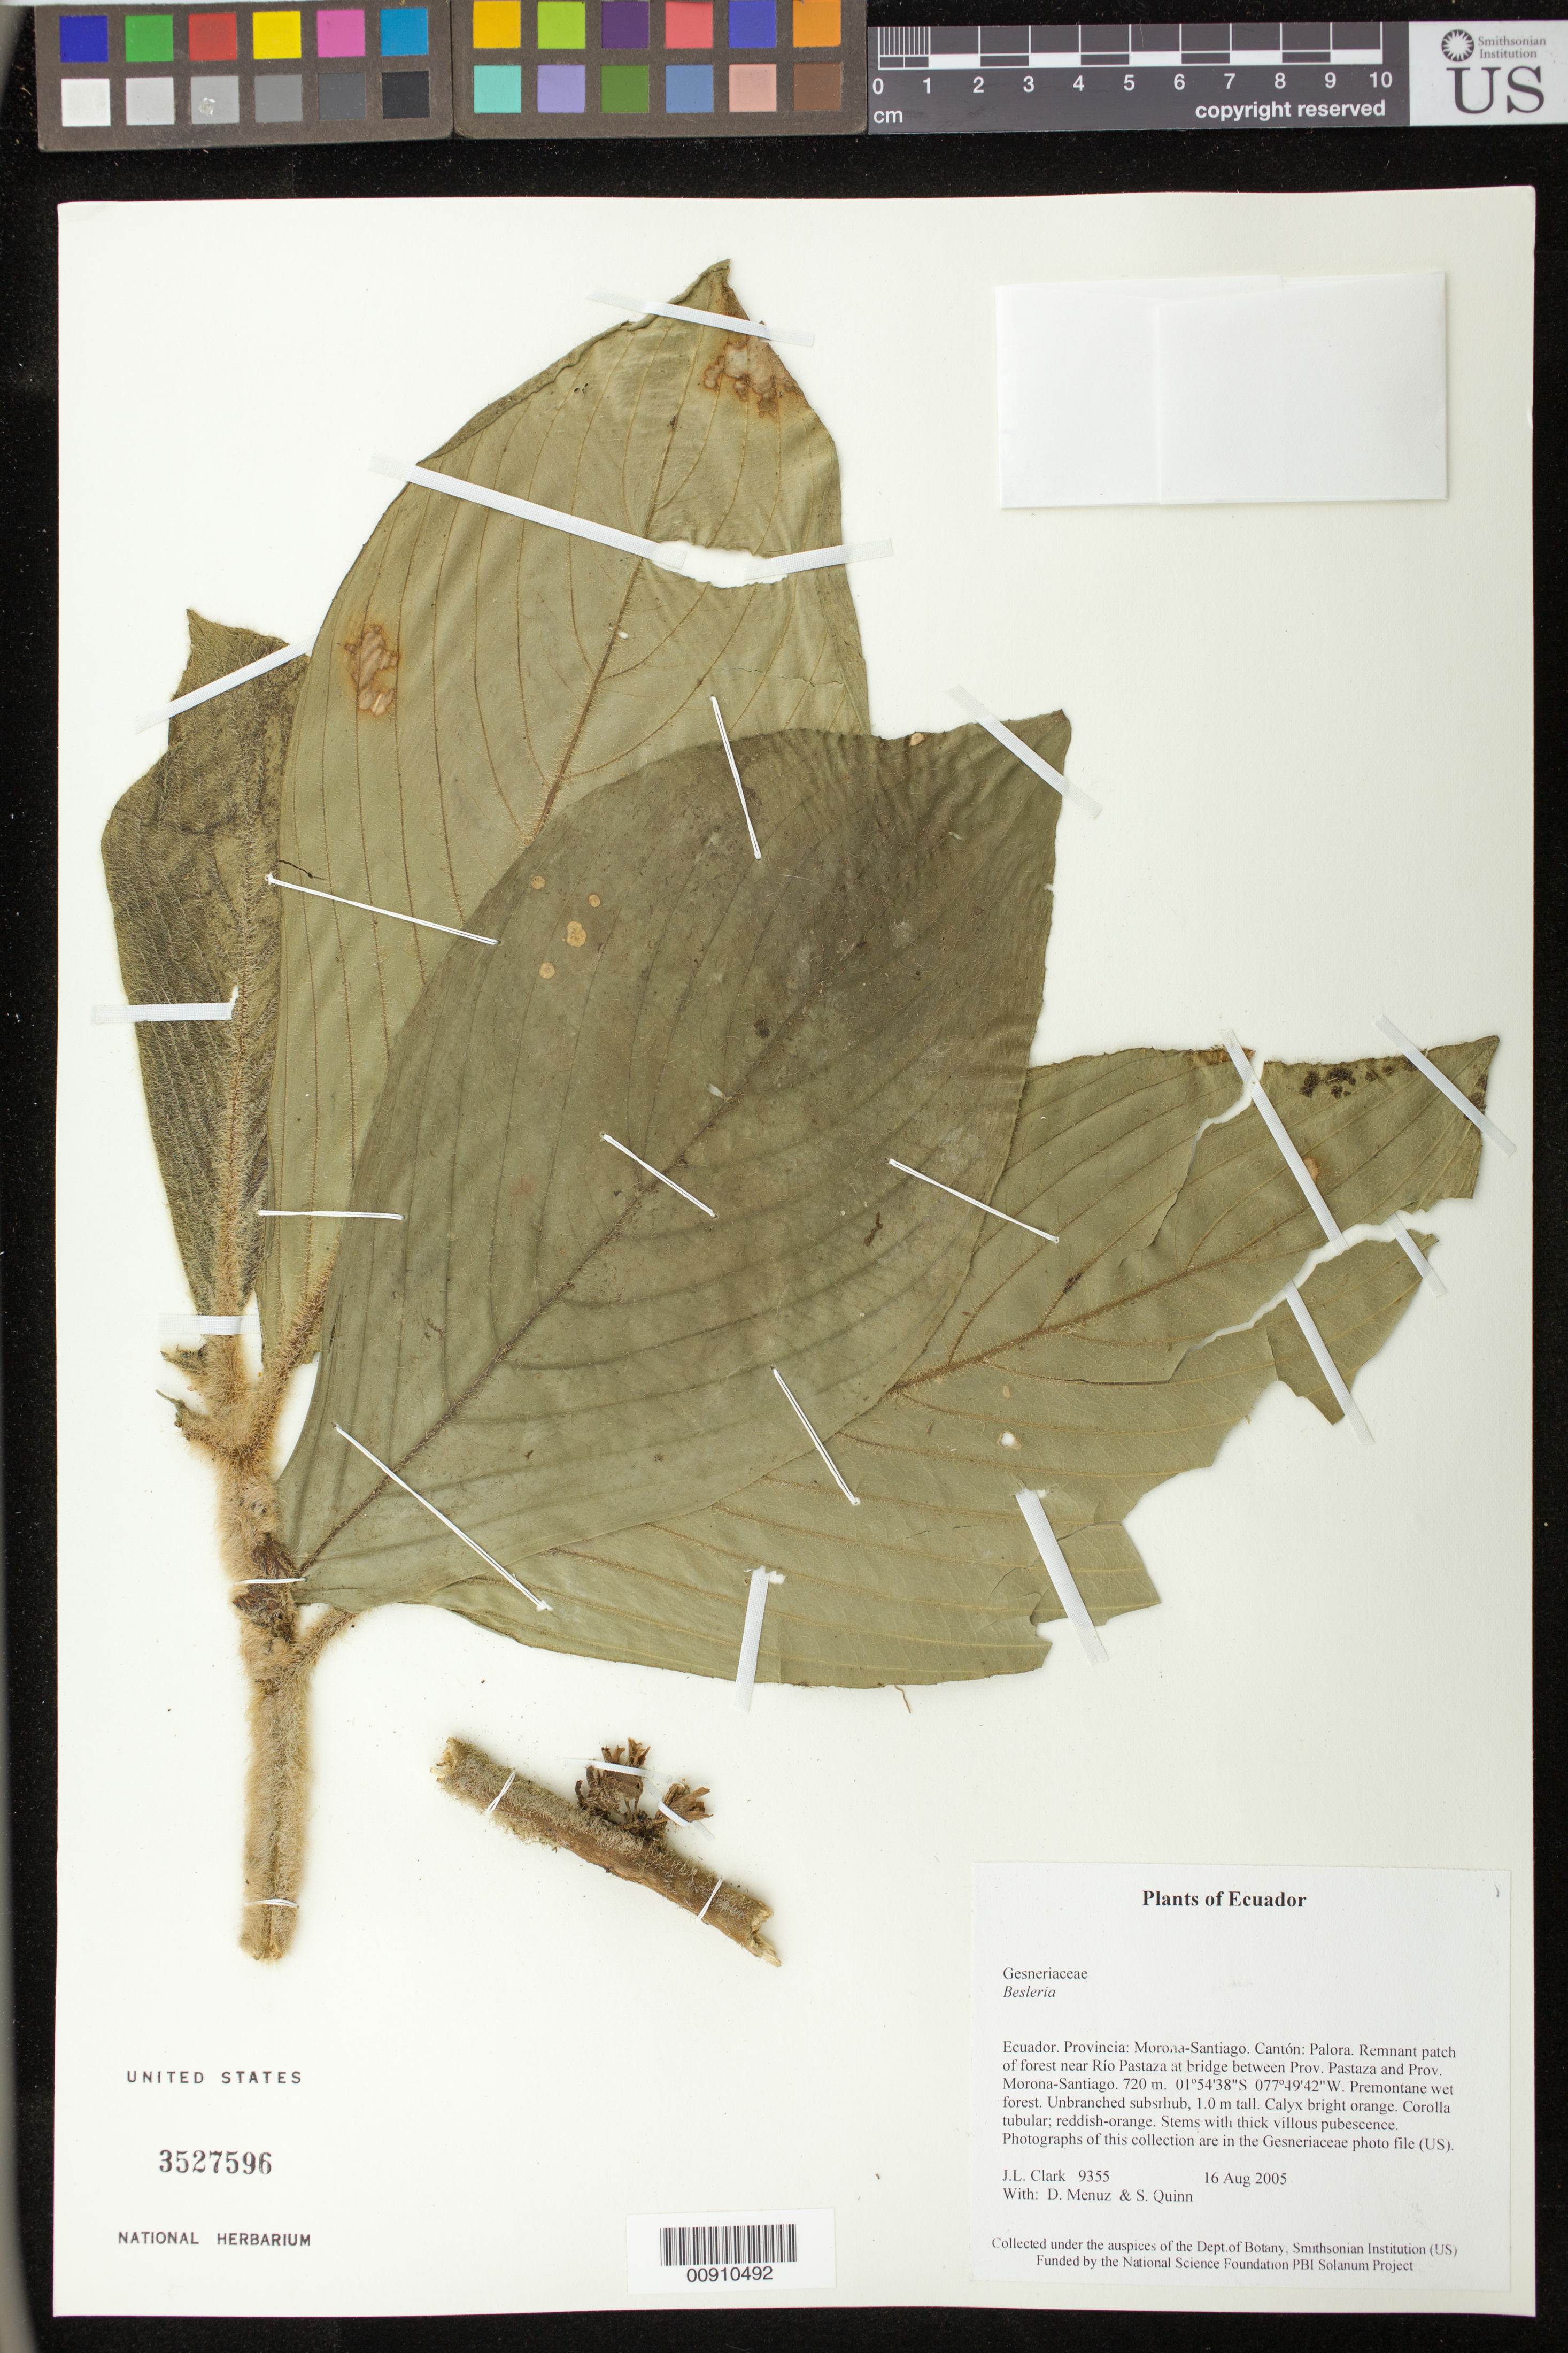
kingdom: Plantae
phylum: Tracheophyta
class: Magnoliopsida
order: Lamiales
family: Gesneriaceae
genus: Besleria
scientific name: Besleria sp.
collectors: J. L. Clark, D. Menuz & S. Quinn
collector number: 9355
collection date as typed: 16 Aug 2005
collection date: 2005-08-16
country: Ecuador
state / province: Morona-Santiago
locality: Palora. Remnant patch of forest near Río Pastaza at bridge between Prov. Pastaza and Prov. Morona-Santiago.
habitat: Premontane wet forest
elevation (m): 720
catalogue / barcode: US 3527596